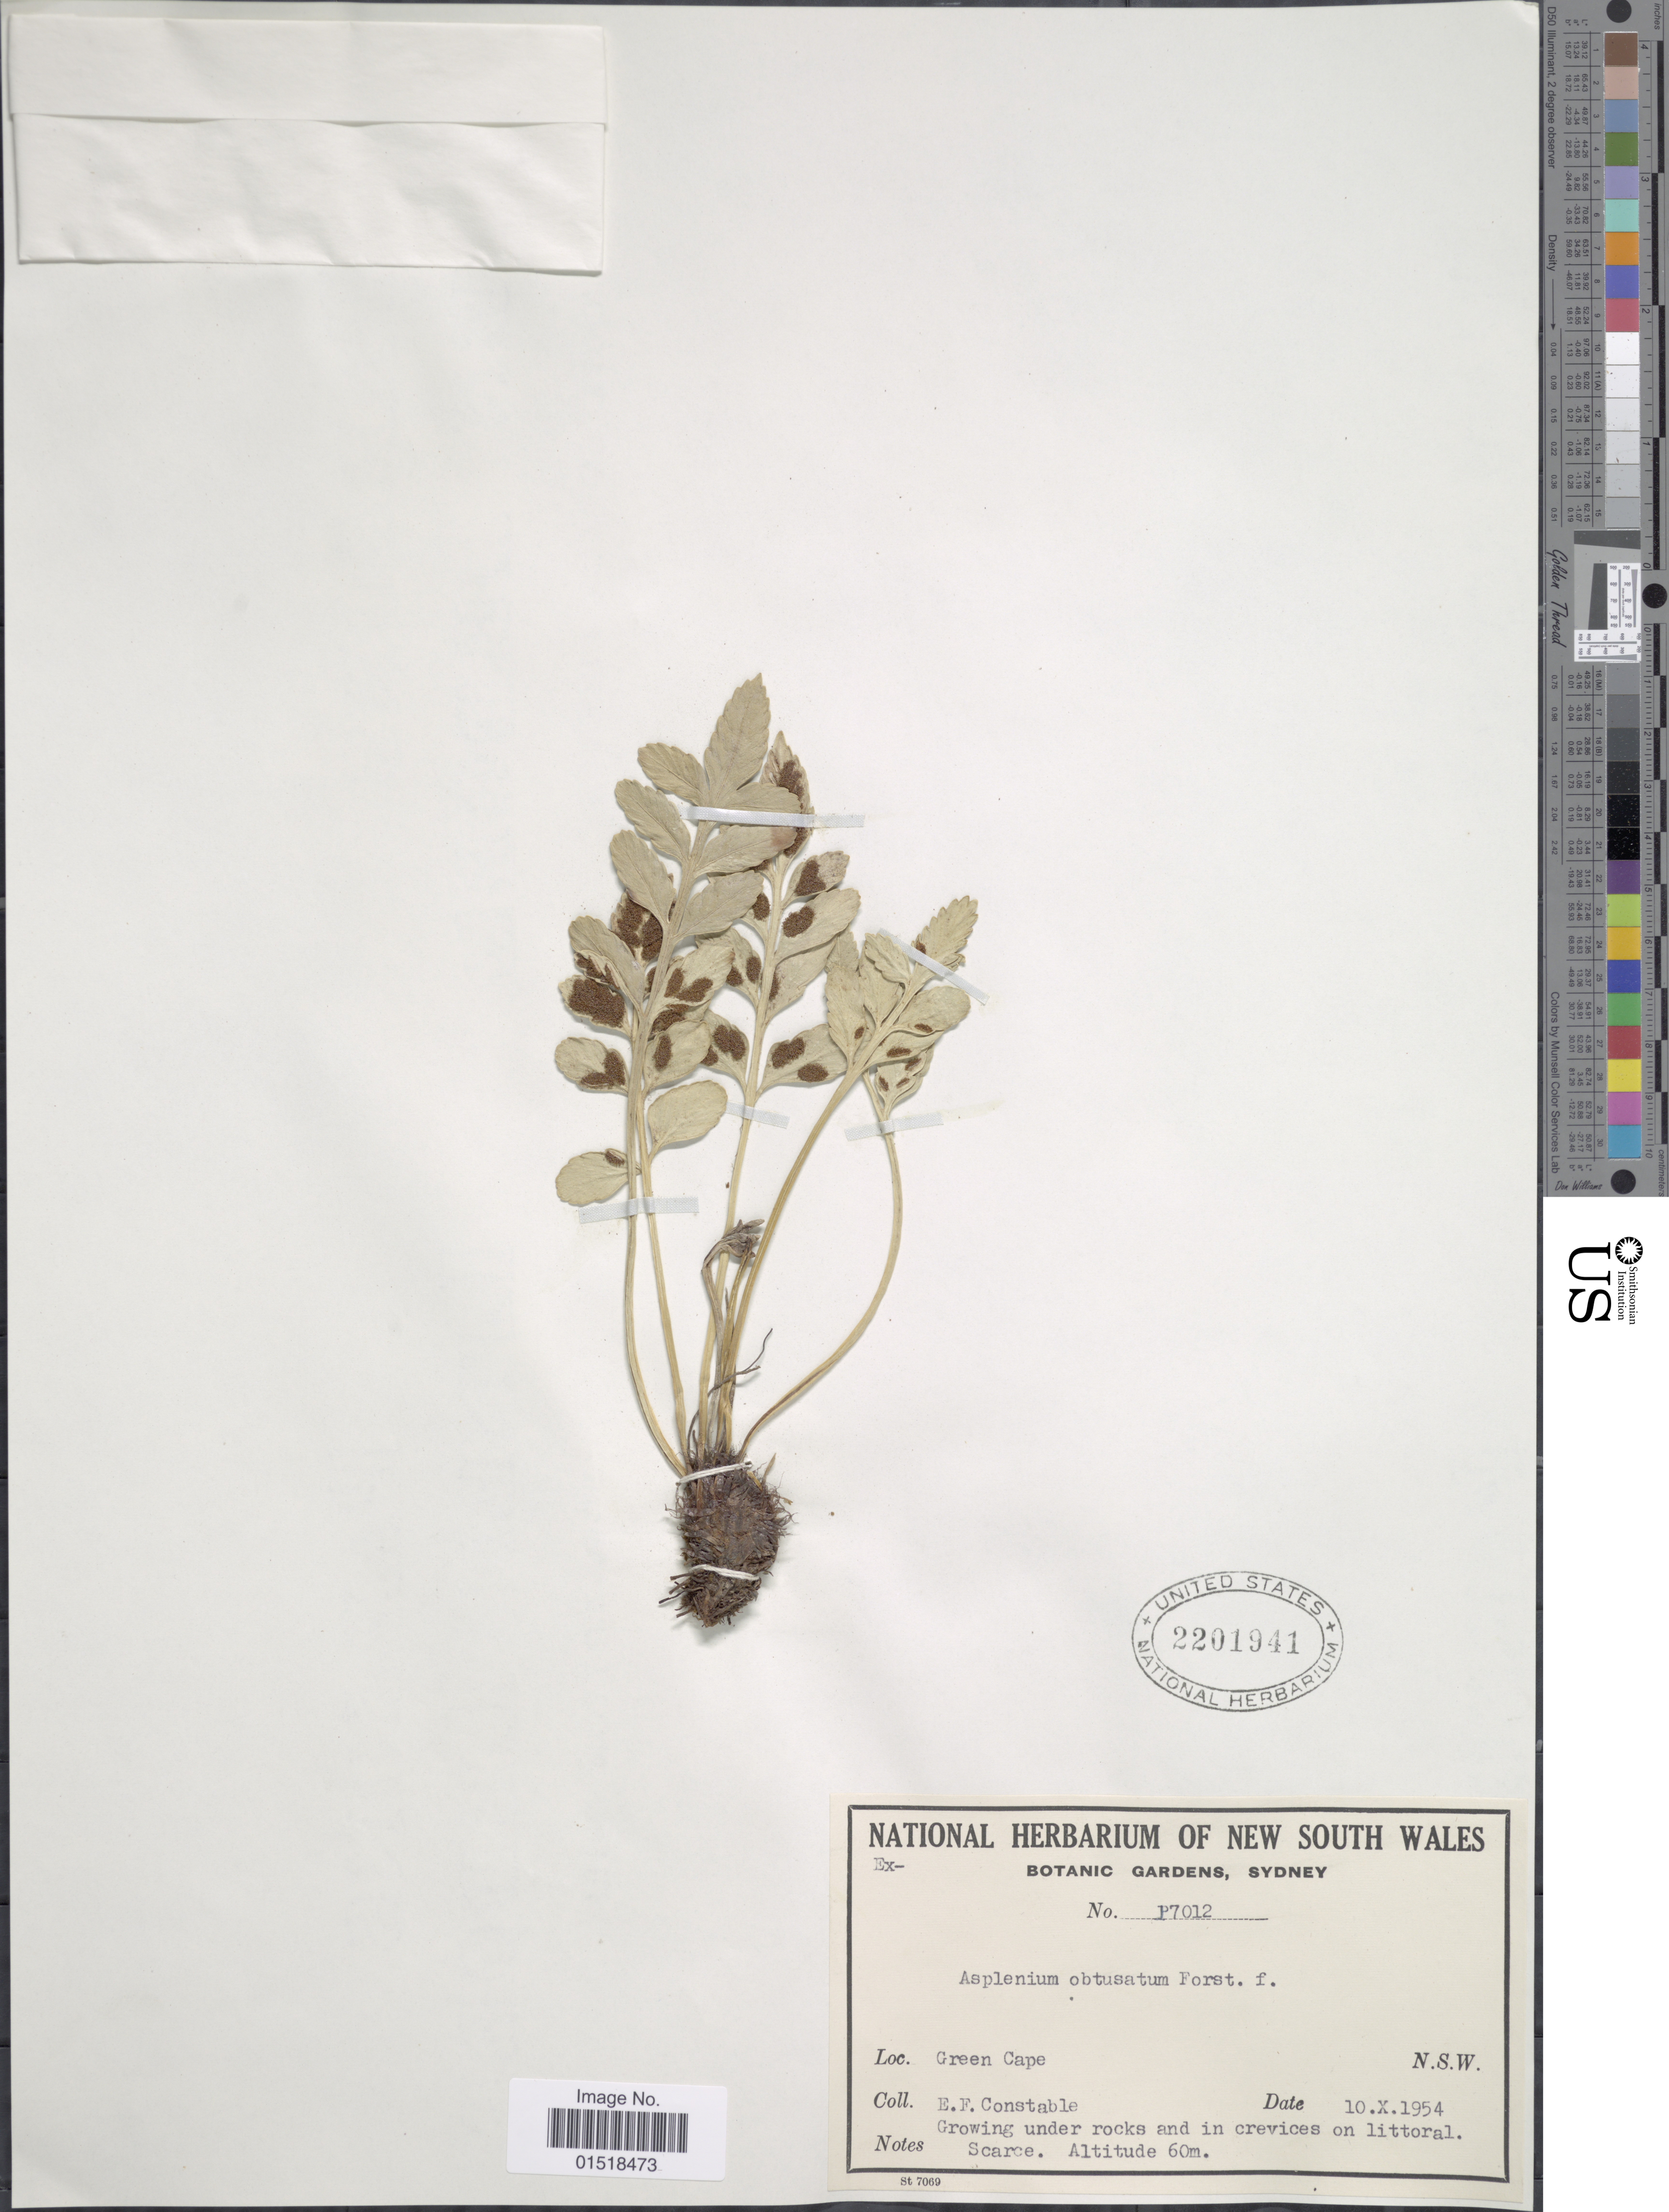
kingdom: Plantae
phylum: Tracheophyta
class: Polypodiopsida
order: Polypodiales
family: Aspleniaceae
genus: Asplenium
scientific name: Asplenium obtusatum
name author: G. Forst.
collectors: E. F. Constable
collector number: P7012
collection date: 1954-10-10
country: Australia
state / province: New South Wales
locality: Green Cape.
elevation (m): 60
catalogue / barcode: US 2201941